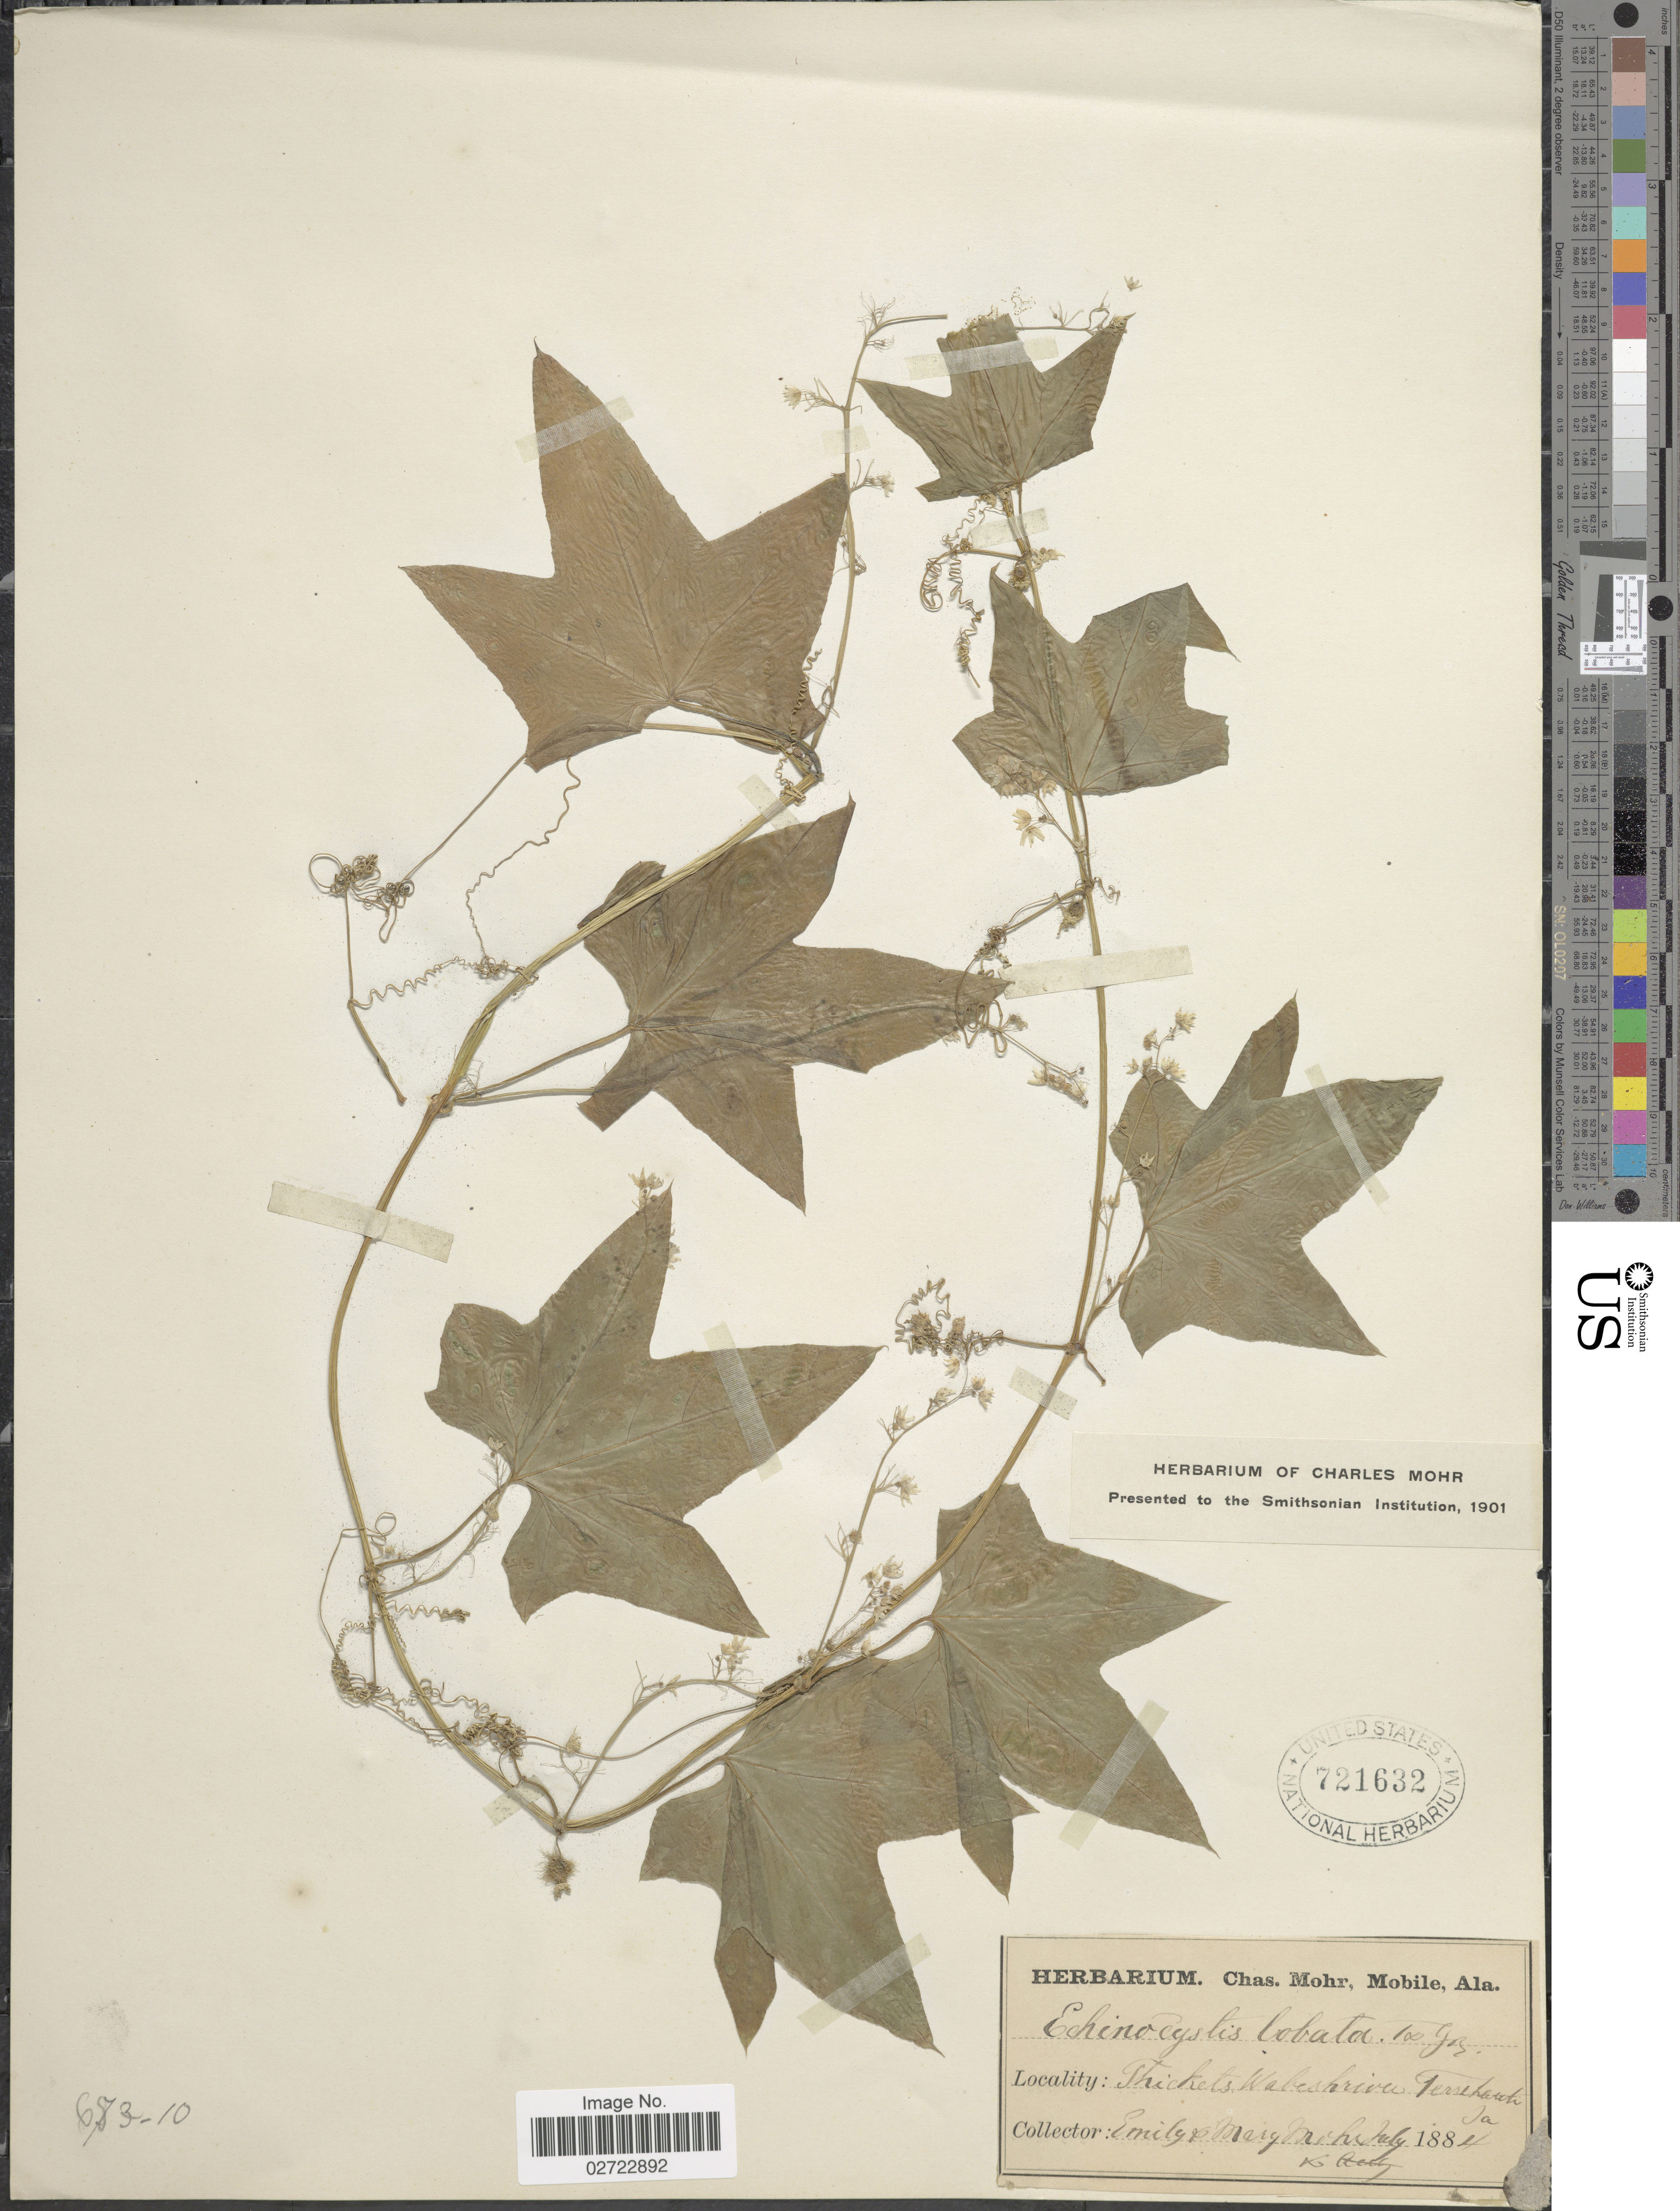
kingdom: Plantae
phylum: Tracheophyta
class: Magnoliopsida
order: Cucurbitales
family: Cucurbitaceae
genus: Echinocystis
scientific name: Echinocystis lobata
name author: (Michx.) Torr. & A. Gray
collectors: E. Mohr & M. Mohr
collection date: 1884-07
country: United States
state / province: Indiana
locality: Wabash river, Terre haute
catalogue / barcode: US 721632